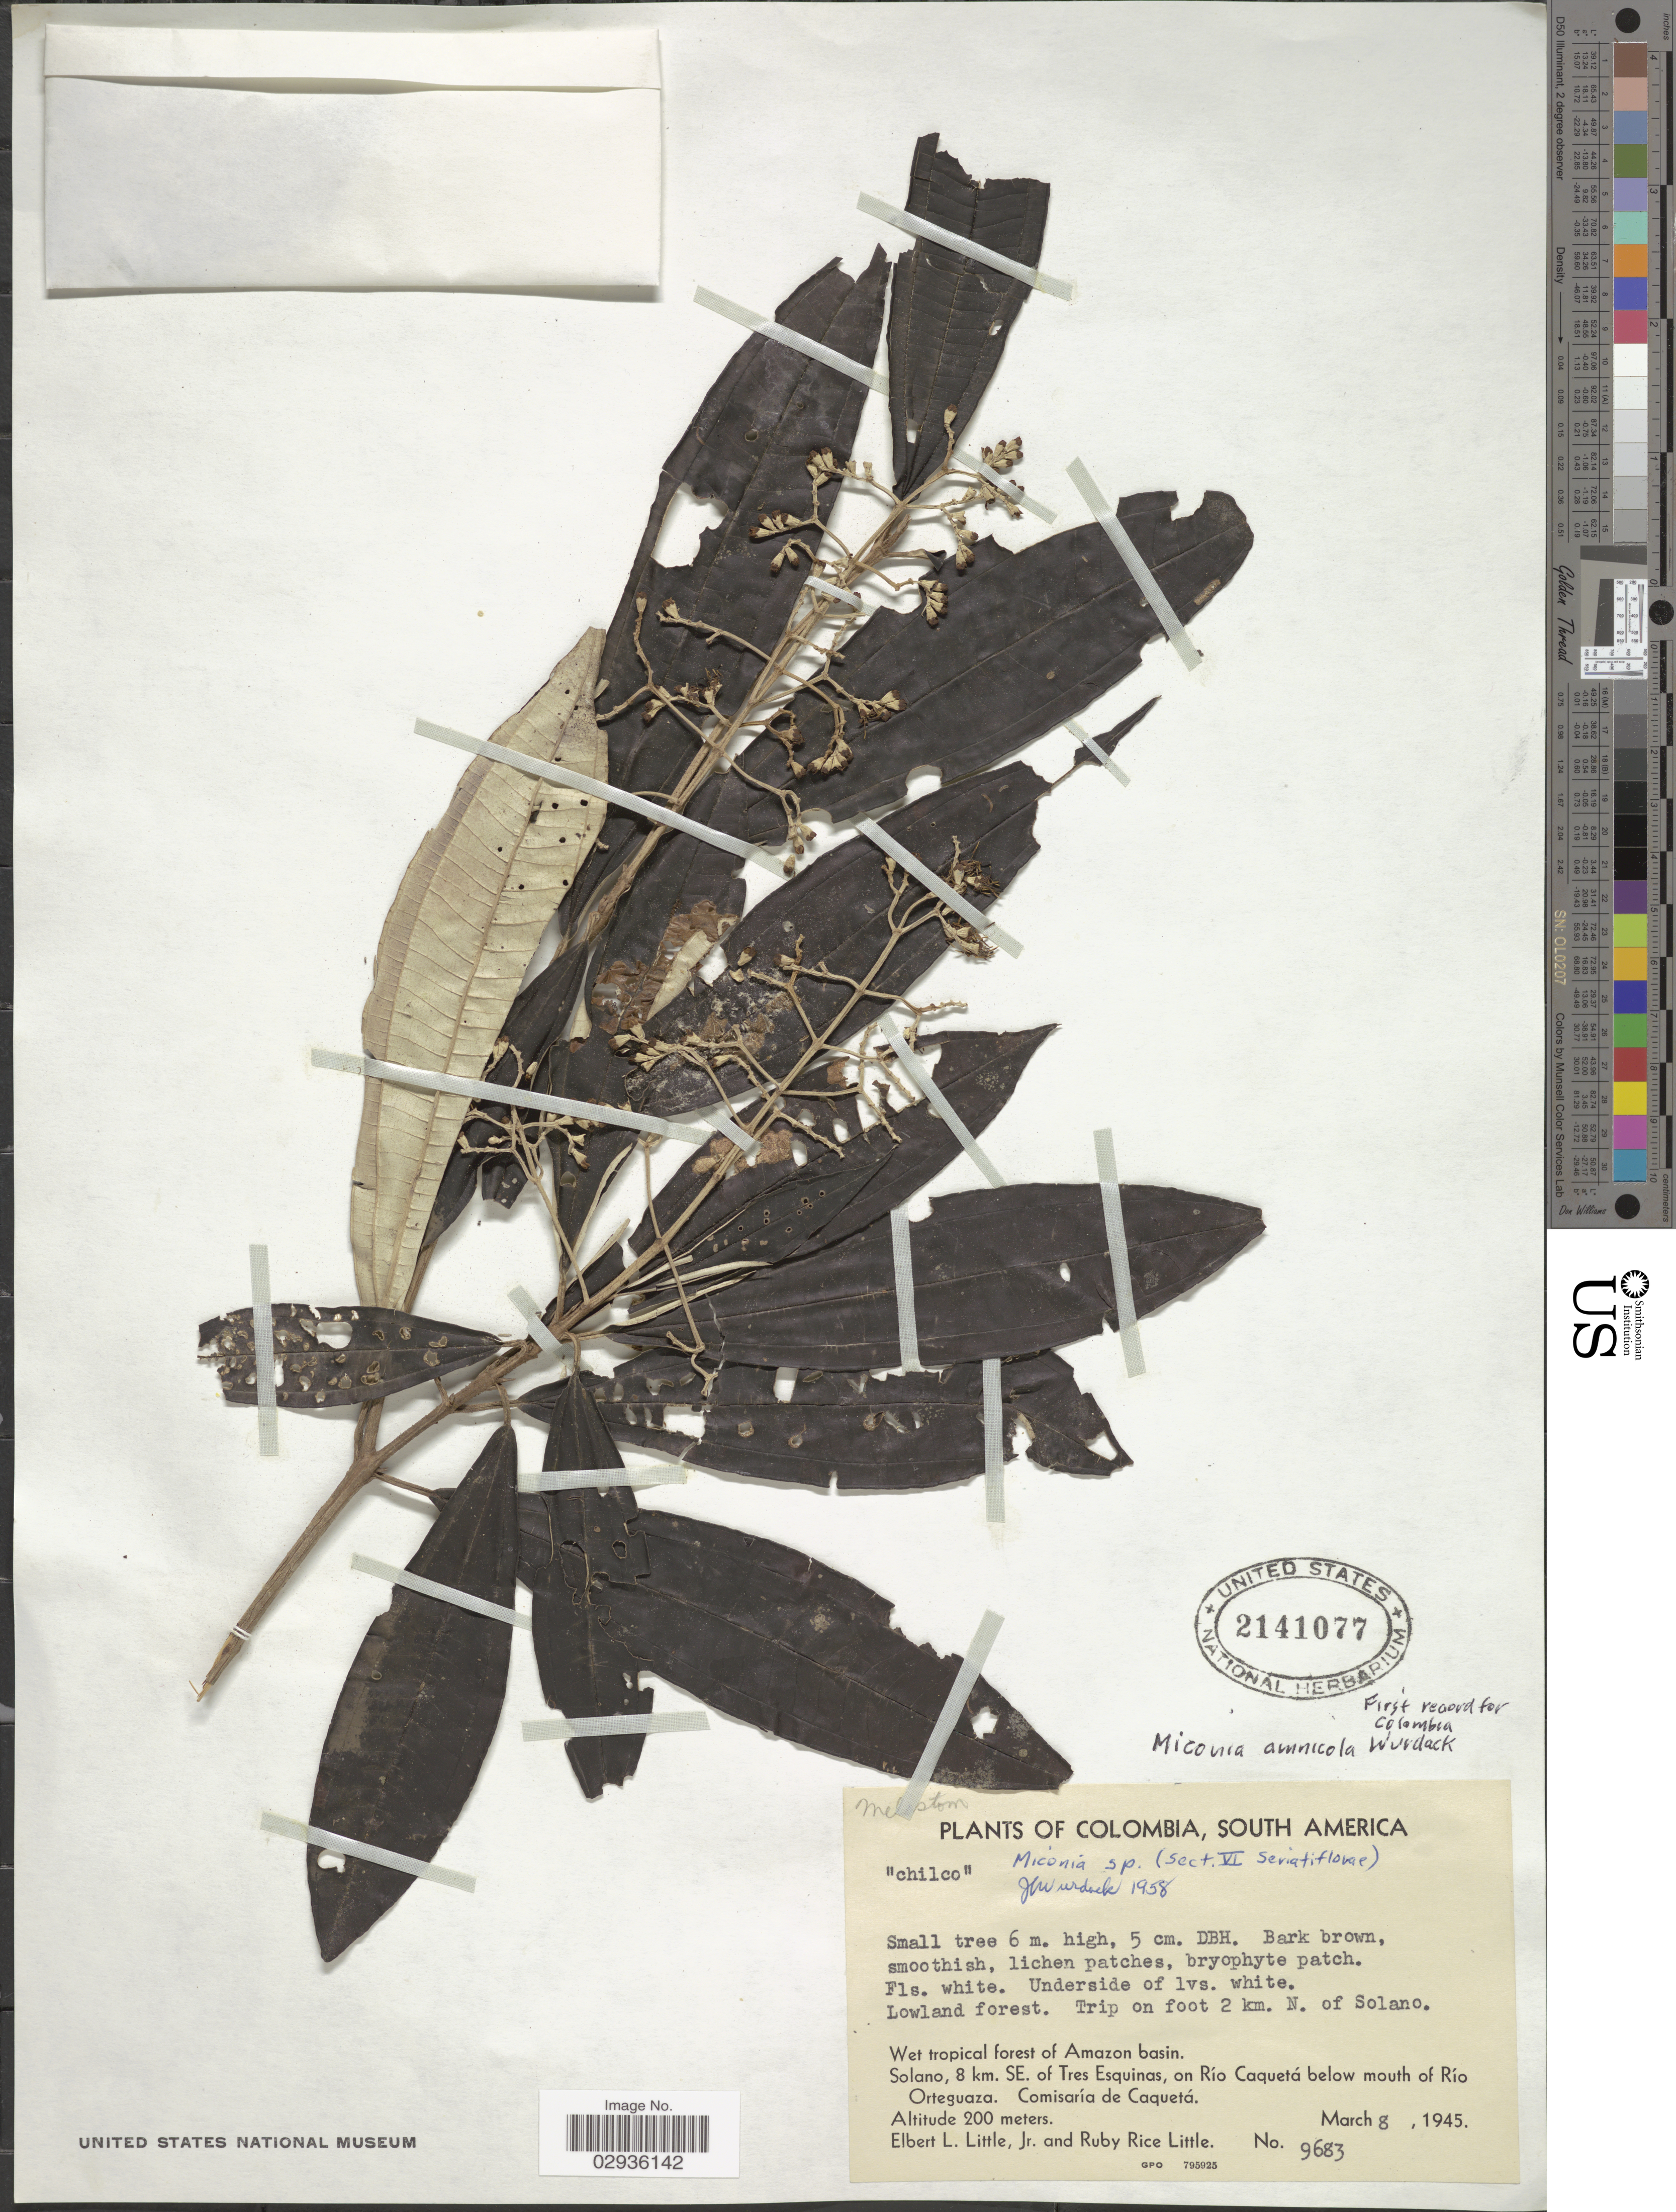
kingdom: Plantae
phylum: Tracheophyta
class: Magnoliopsida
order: Myrtales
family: Melastomataceae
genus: Miconia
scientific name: Miconia amnicola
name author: Wurdack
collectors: E. L. Little & R. R. Little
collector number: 9683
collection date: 1945-03-08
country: Colombia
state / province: Caquetá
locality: Trip on foot 2 km. N. of Solano. Wet tropical forest of Amazon basin. Solano, 8 km. SE. of Tres Esquinas, on Río Caquetá below mouth of Río Orteguaza. Comisaría de Caquetá.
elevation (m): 200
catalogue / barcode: US 2141077